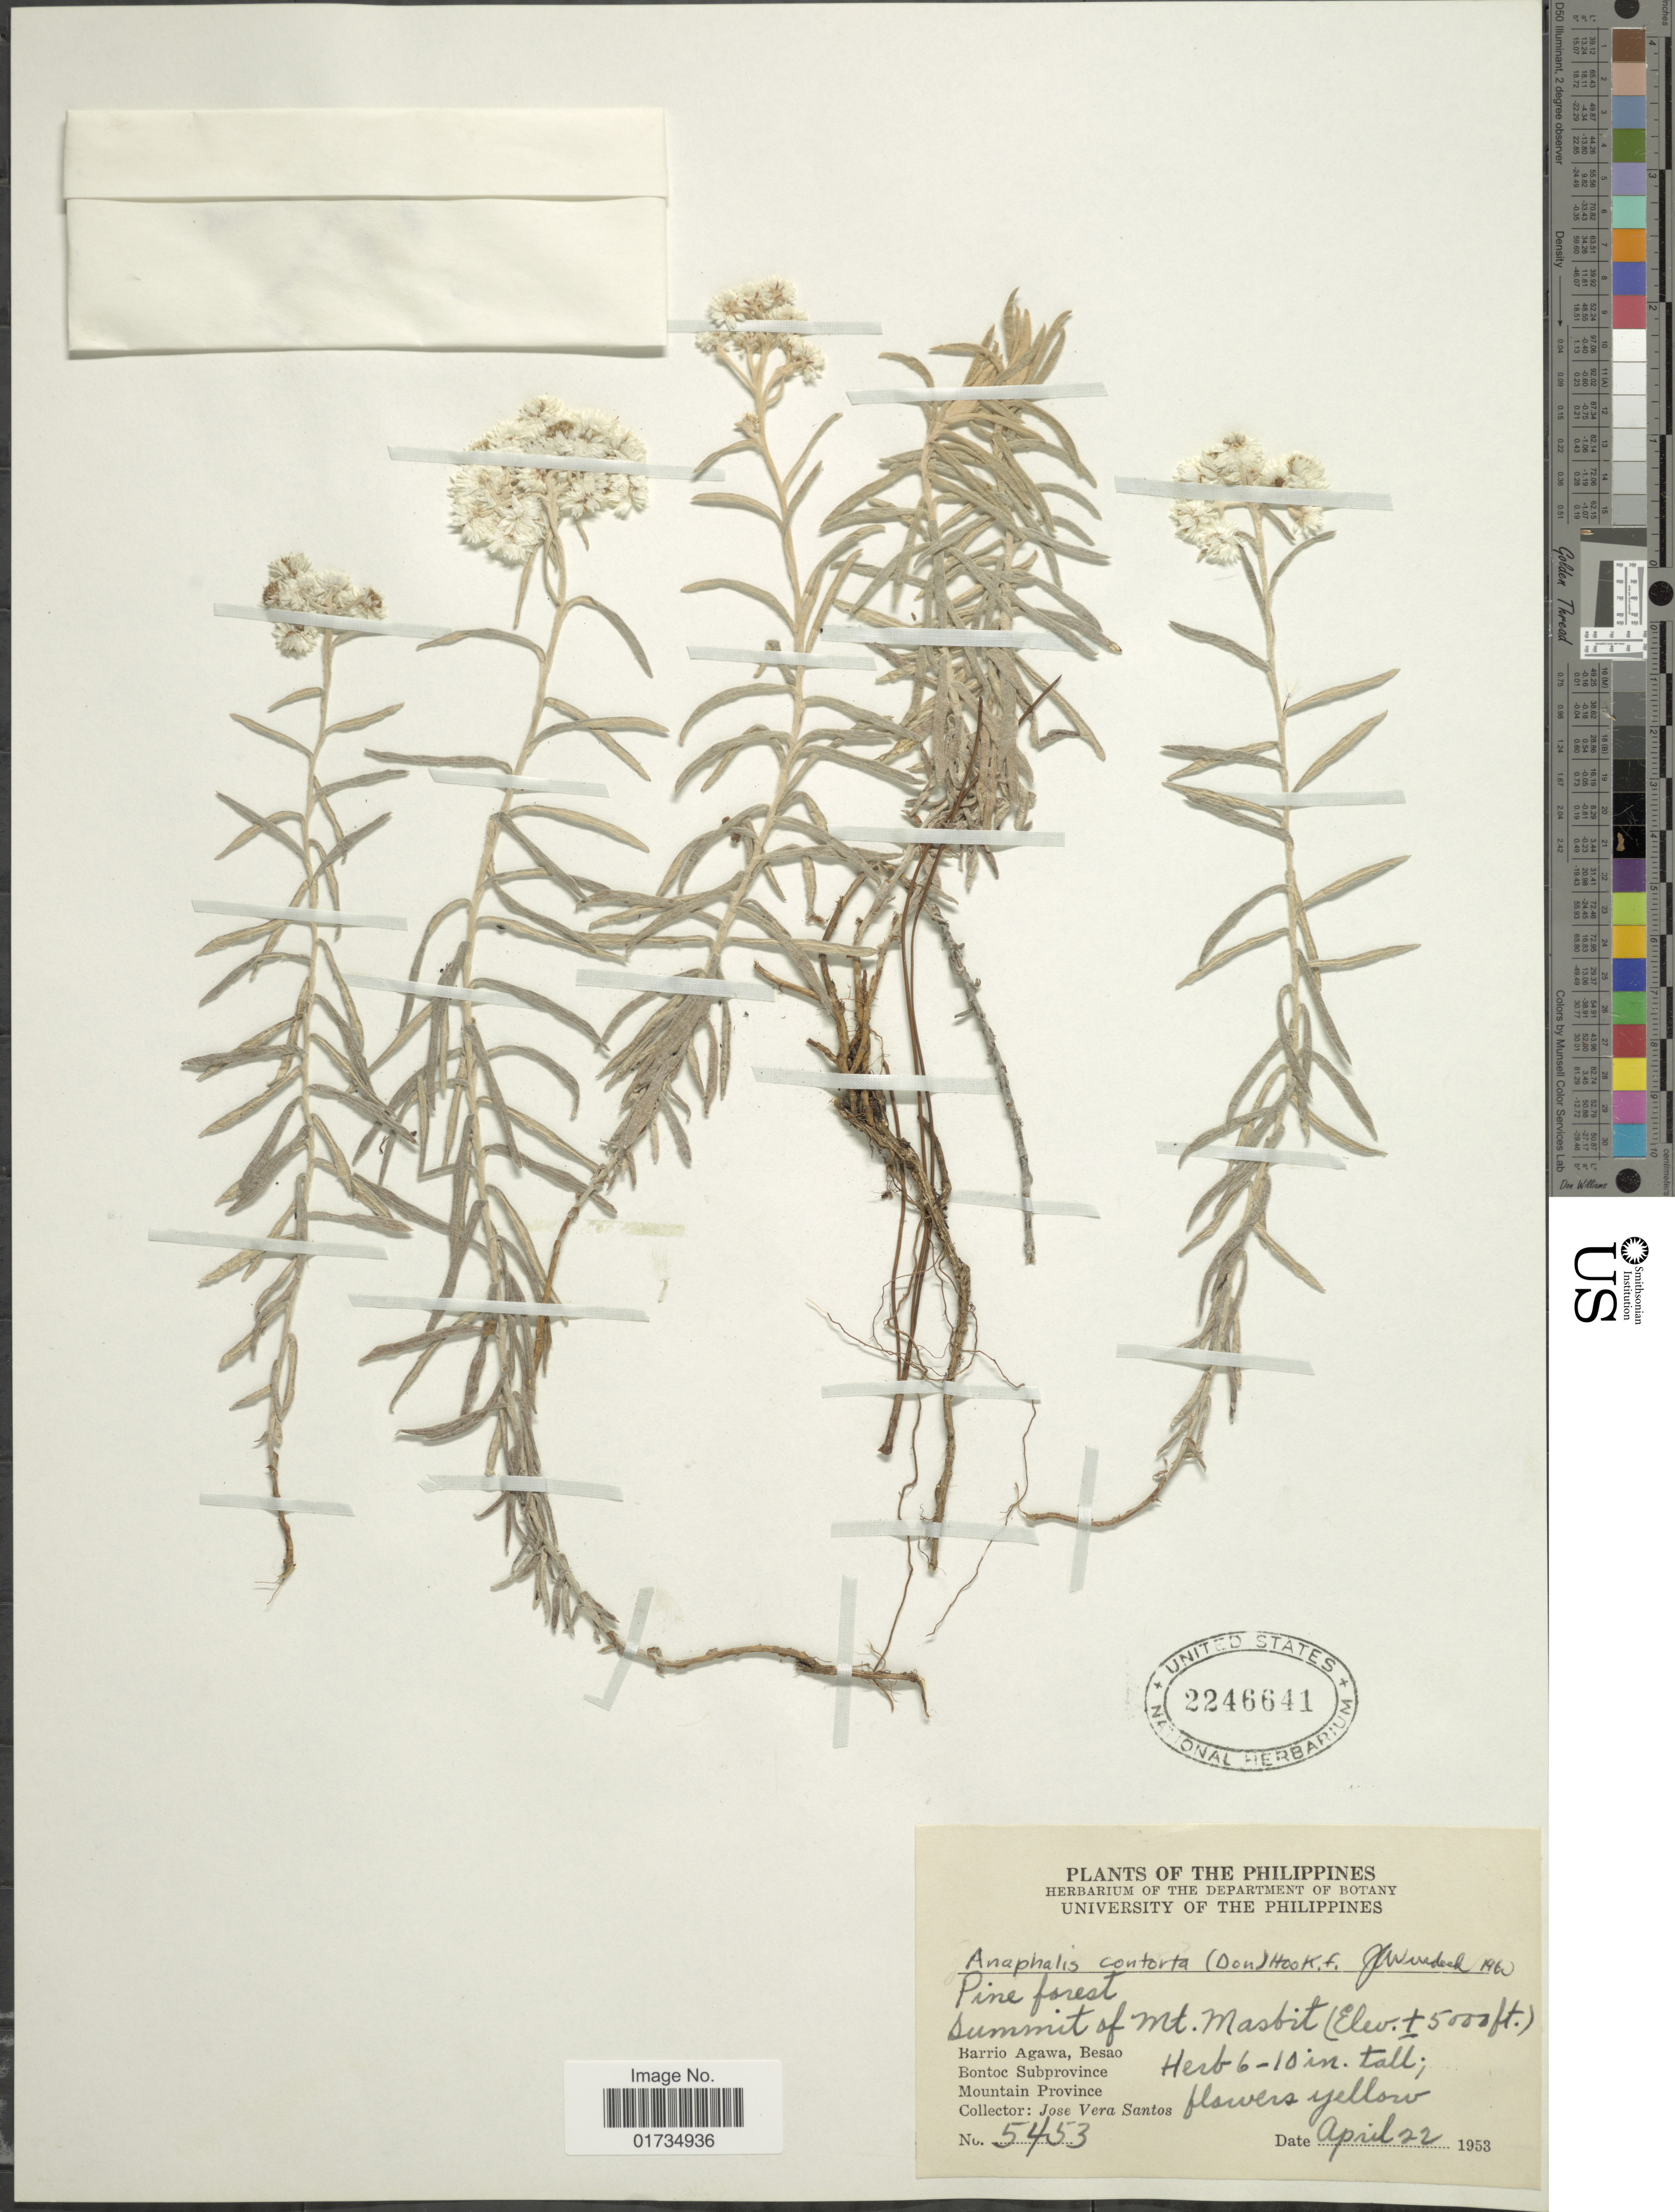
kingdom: Plantae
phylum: Tracheophyta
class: Magnoliopsida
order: Asterales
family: Asteraceae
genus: Anaphalis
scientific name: Anaphalis contorta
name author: (D. Don) Hook. f.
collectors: J. Santos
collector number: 5453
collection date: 1953-04-22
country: Philippines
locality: The Philippines. Summit of Mt. Masbit. Barrio Agawa, Besao. Bontoc Subprovince. Mountain Province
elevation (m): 1524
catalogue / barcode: US 2246641